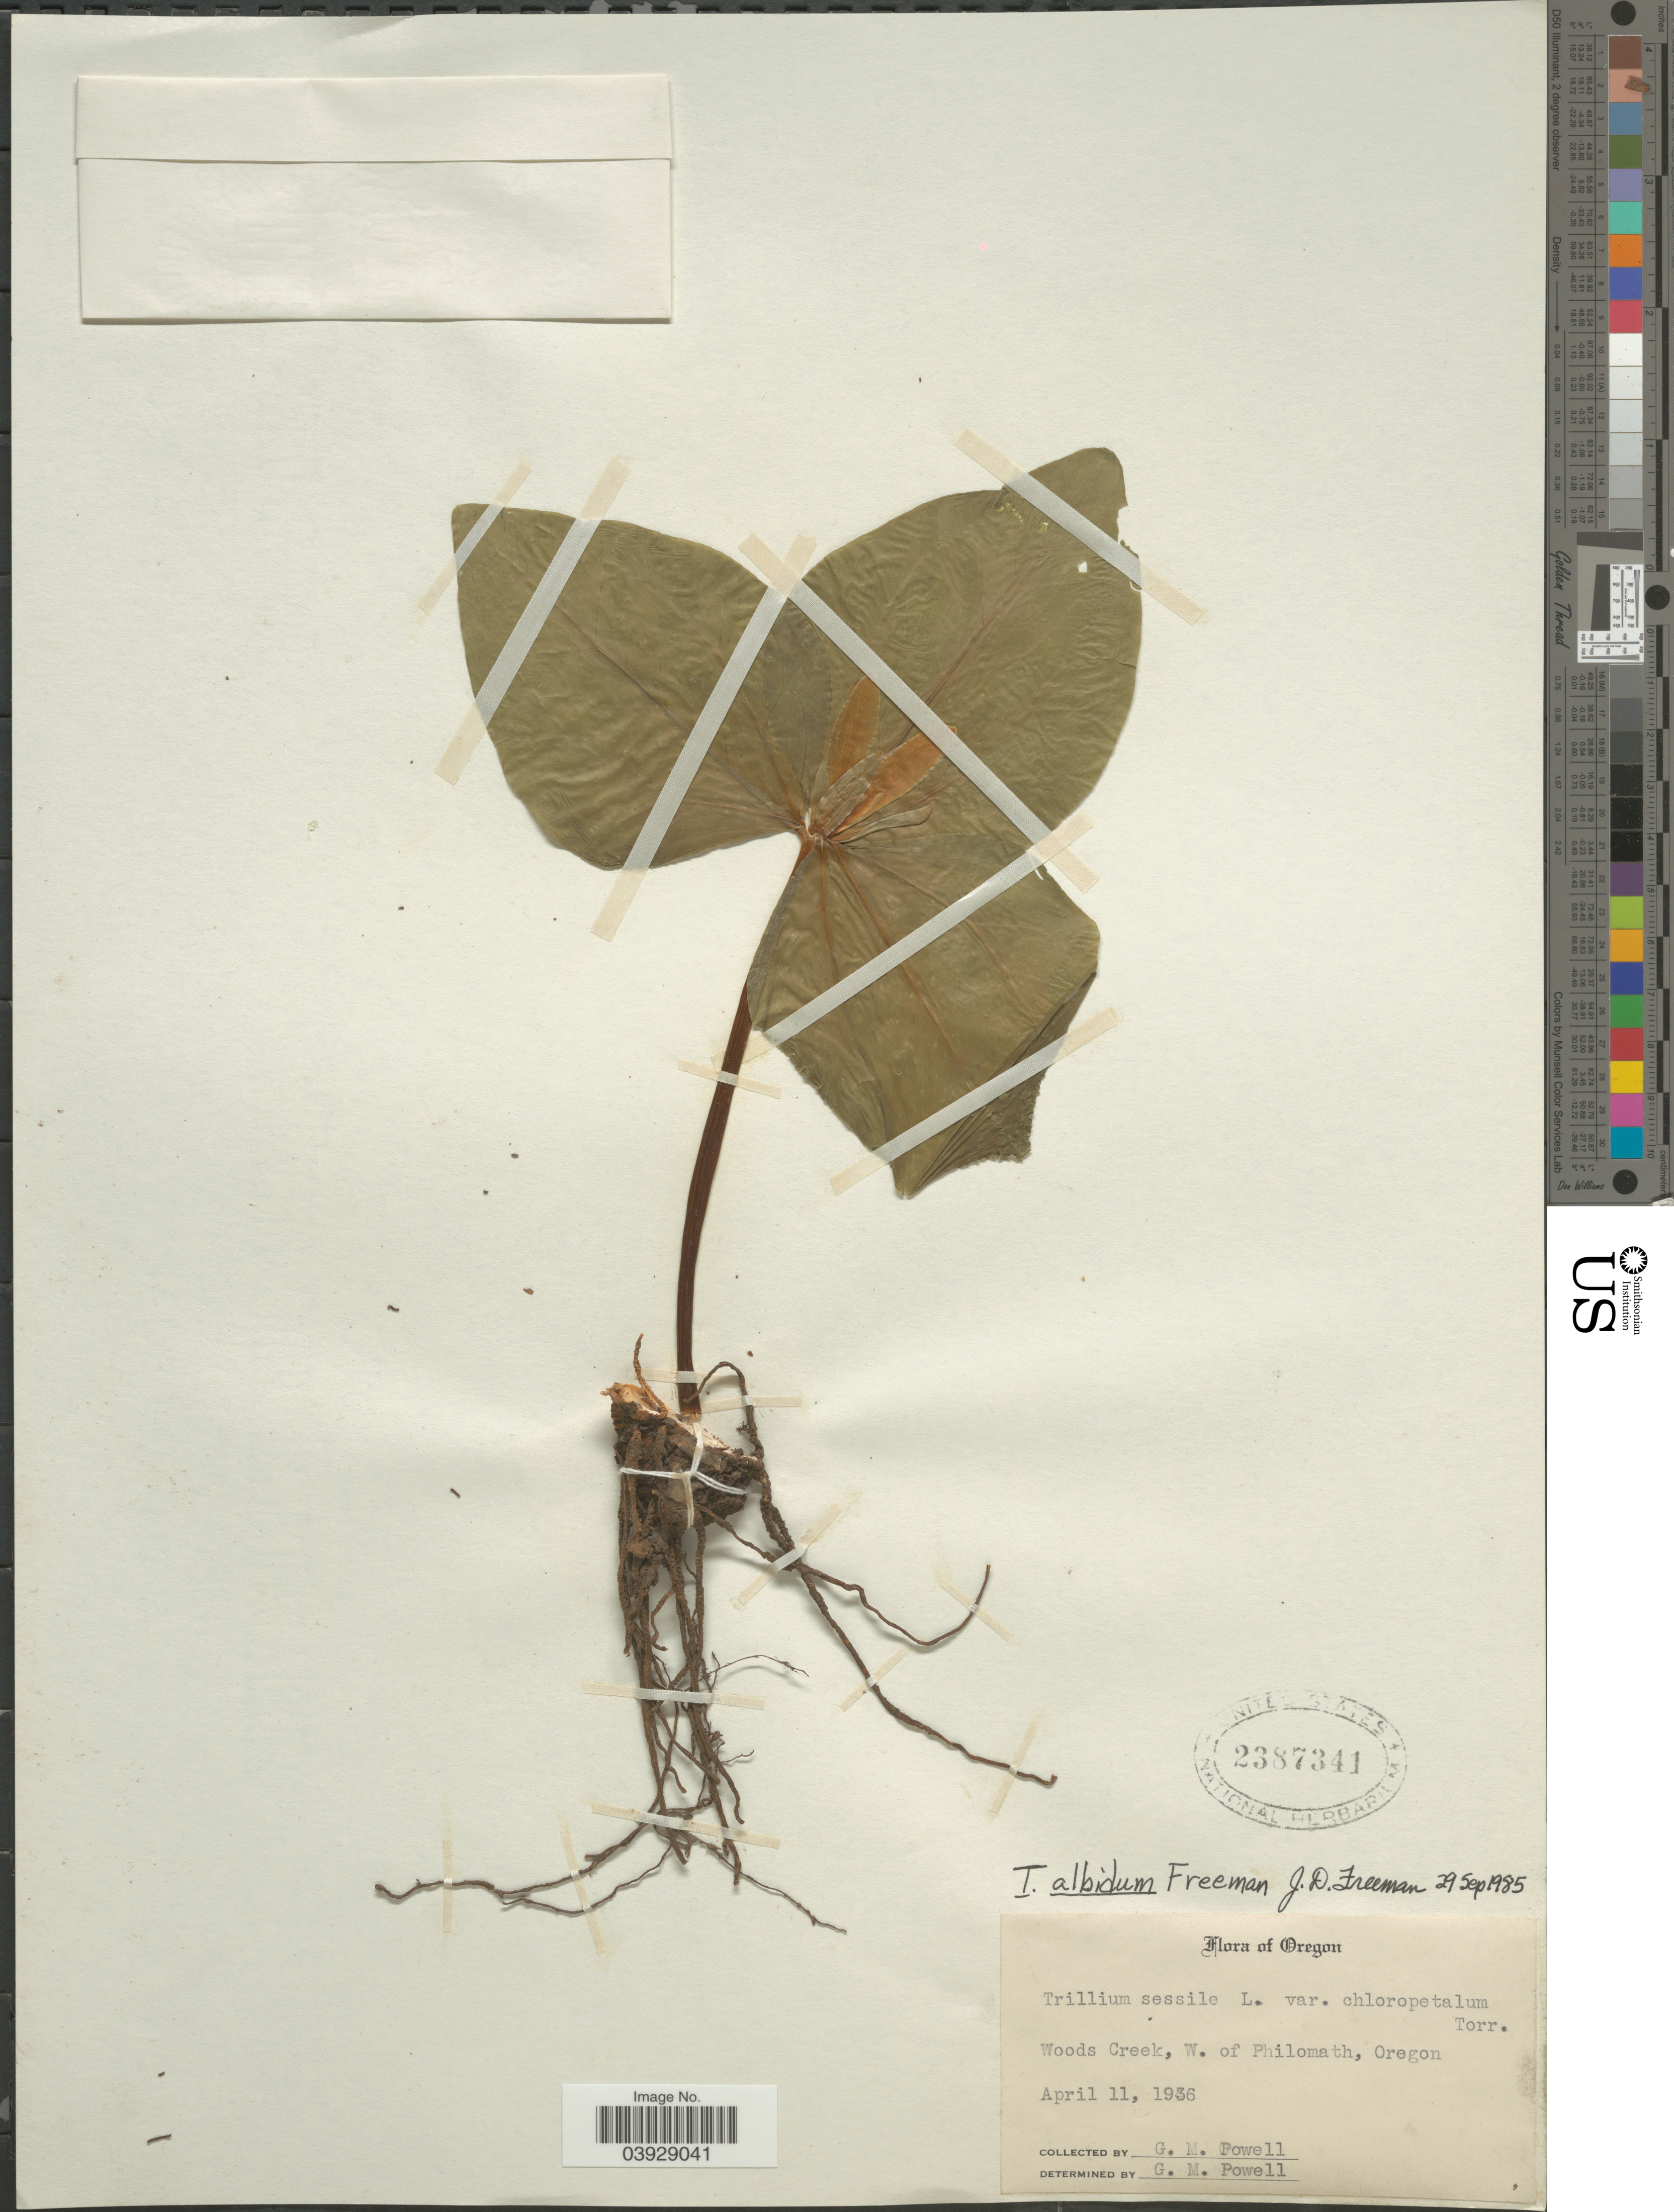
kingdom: Plantae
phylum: Tracheophyta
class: Liliopsida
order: Liliales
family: Melanthiaceae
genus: Trillium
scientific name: Trillium albidum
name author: J. D. Freeman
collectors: G. M. Powell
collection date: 1936-04-11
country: United States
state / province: Oregon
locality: Woods Creek, W. of Philomath.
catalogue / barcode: US 2387341